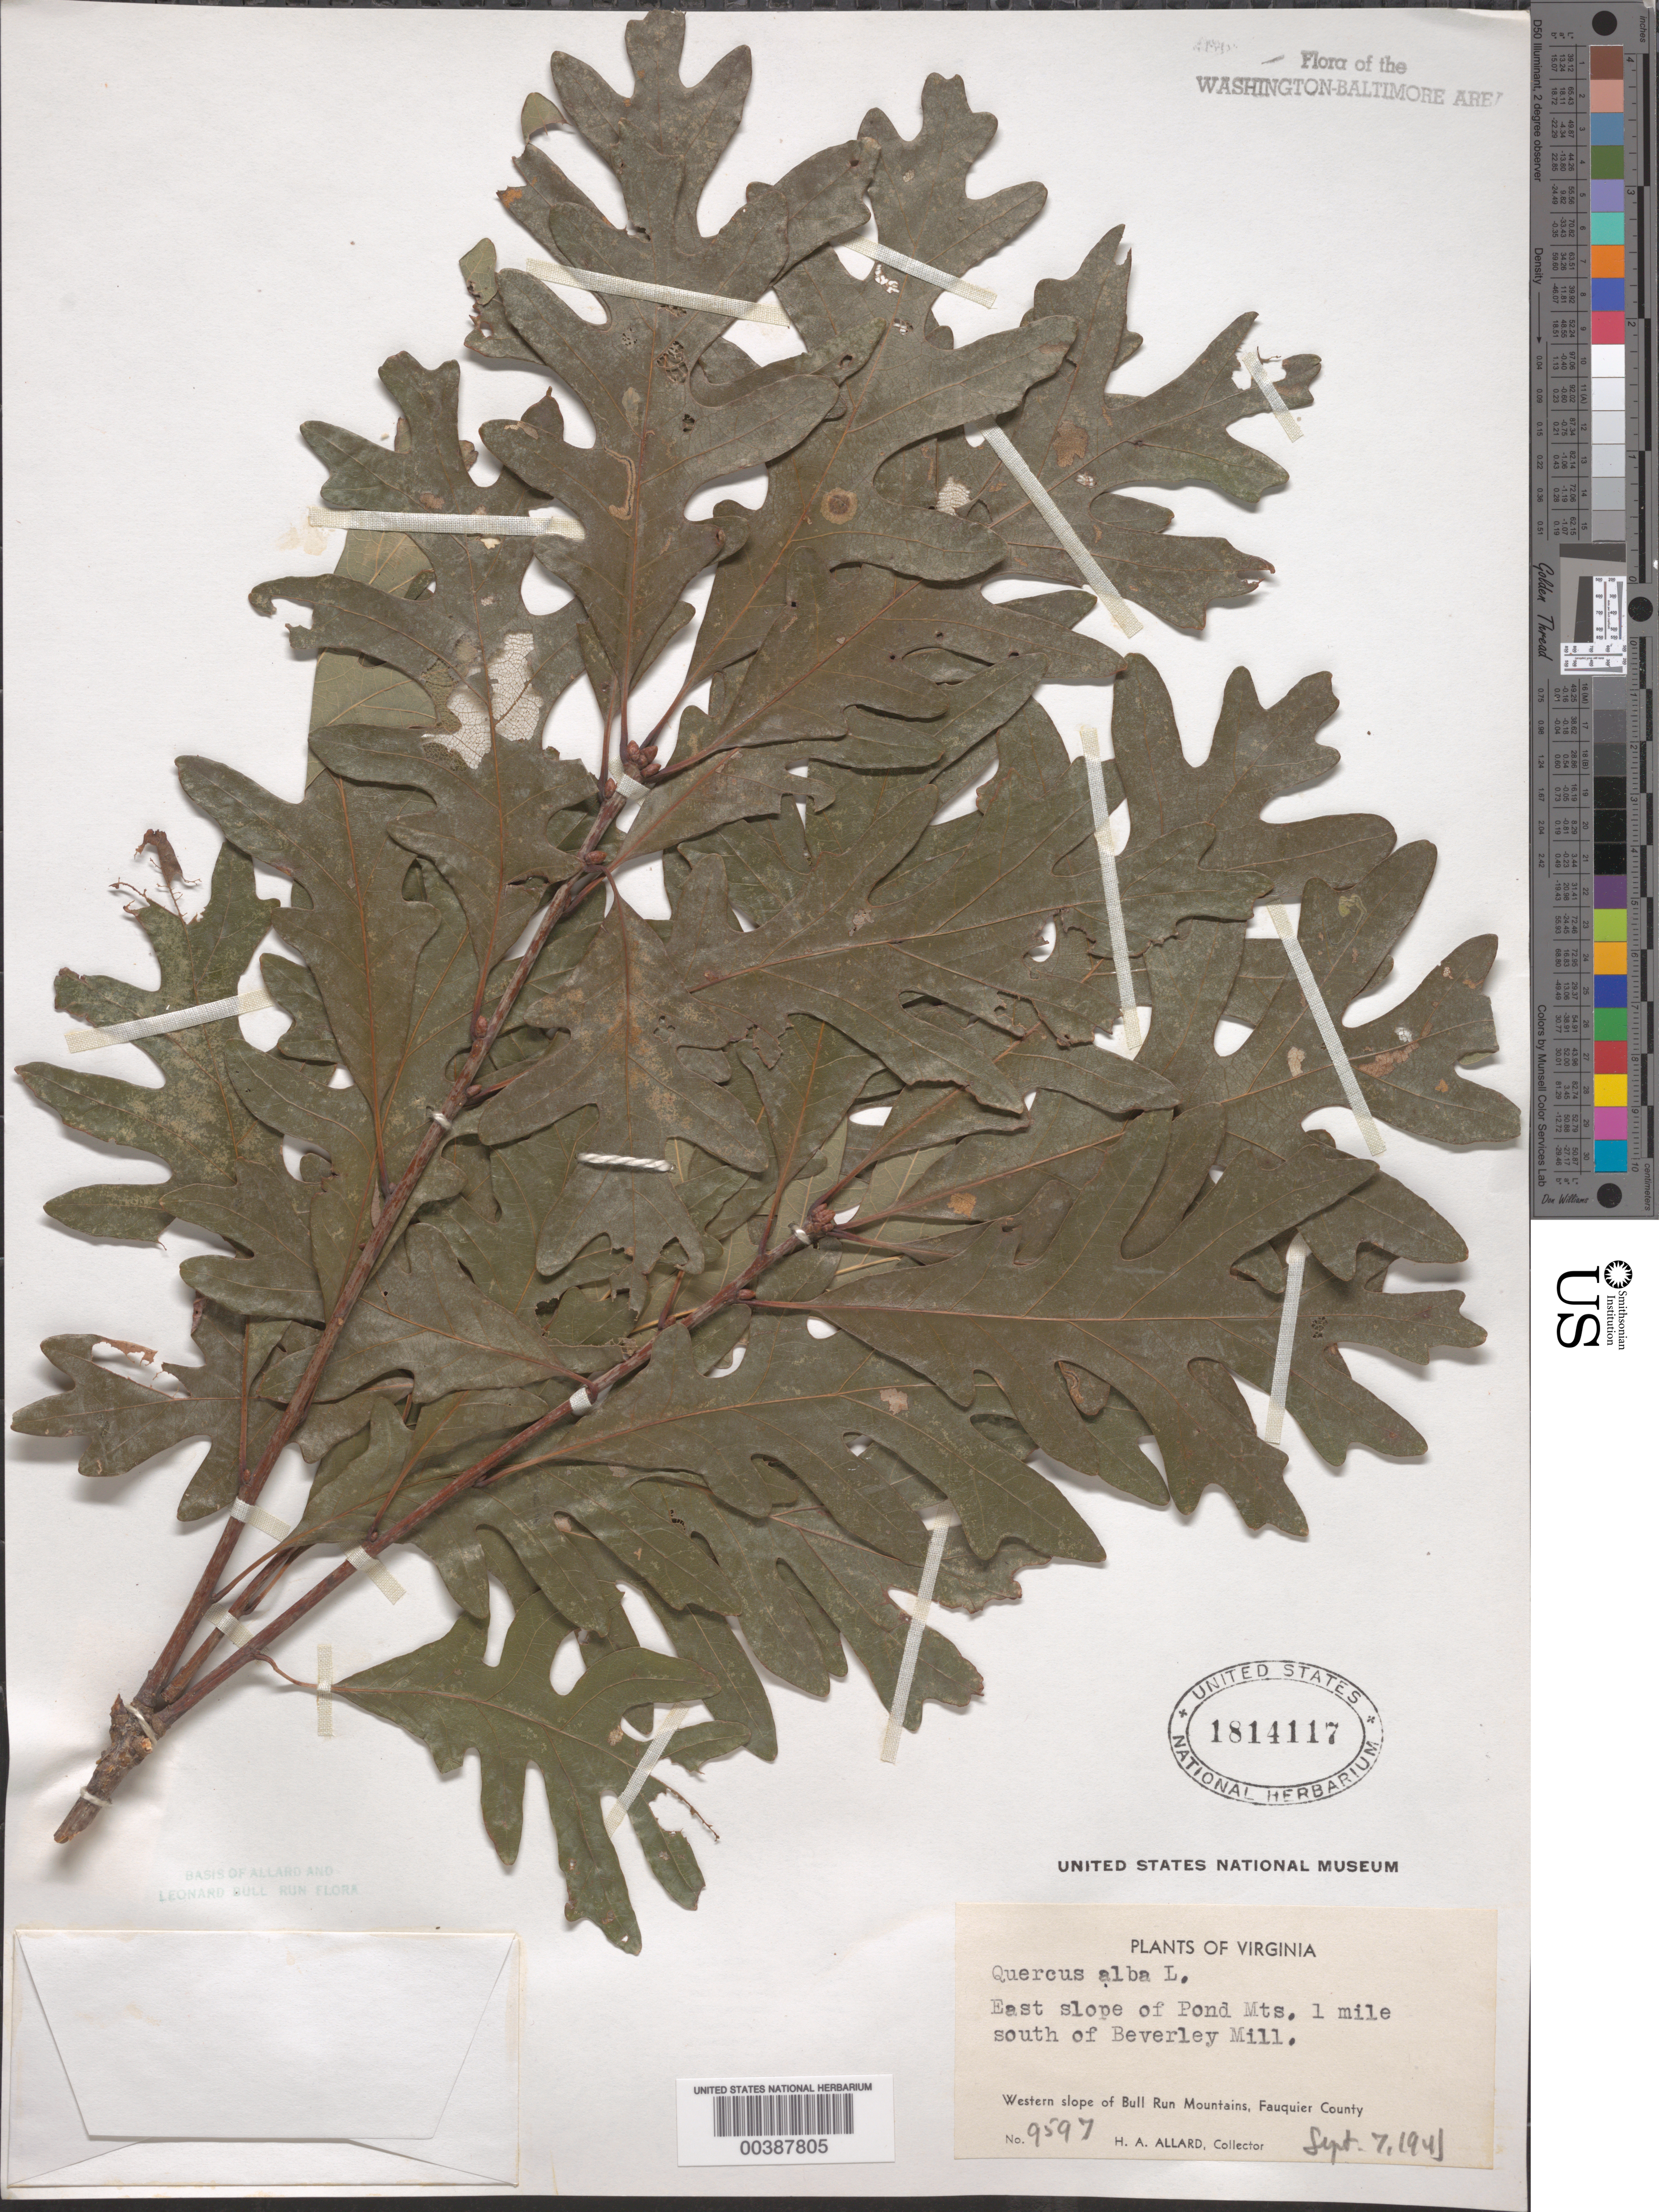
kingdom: Plantae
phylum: Tracheophyta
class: Magnoliopsida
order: Fagales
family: Fagaceae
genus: Quercus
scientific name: Quercus alba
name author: L.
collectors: H. A. Allard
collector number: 9597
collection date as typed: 07 Sep 1941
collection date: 1941-09-07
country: United States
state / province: Virginia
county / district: Fauquier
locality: South of Beverley Mill, Pond Mountains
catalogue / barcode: US 1814117